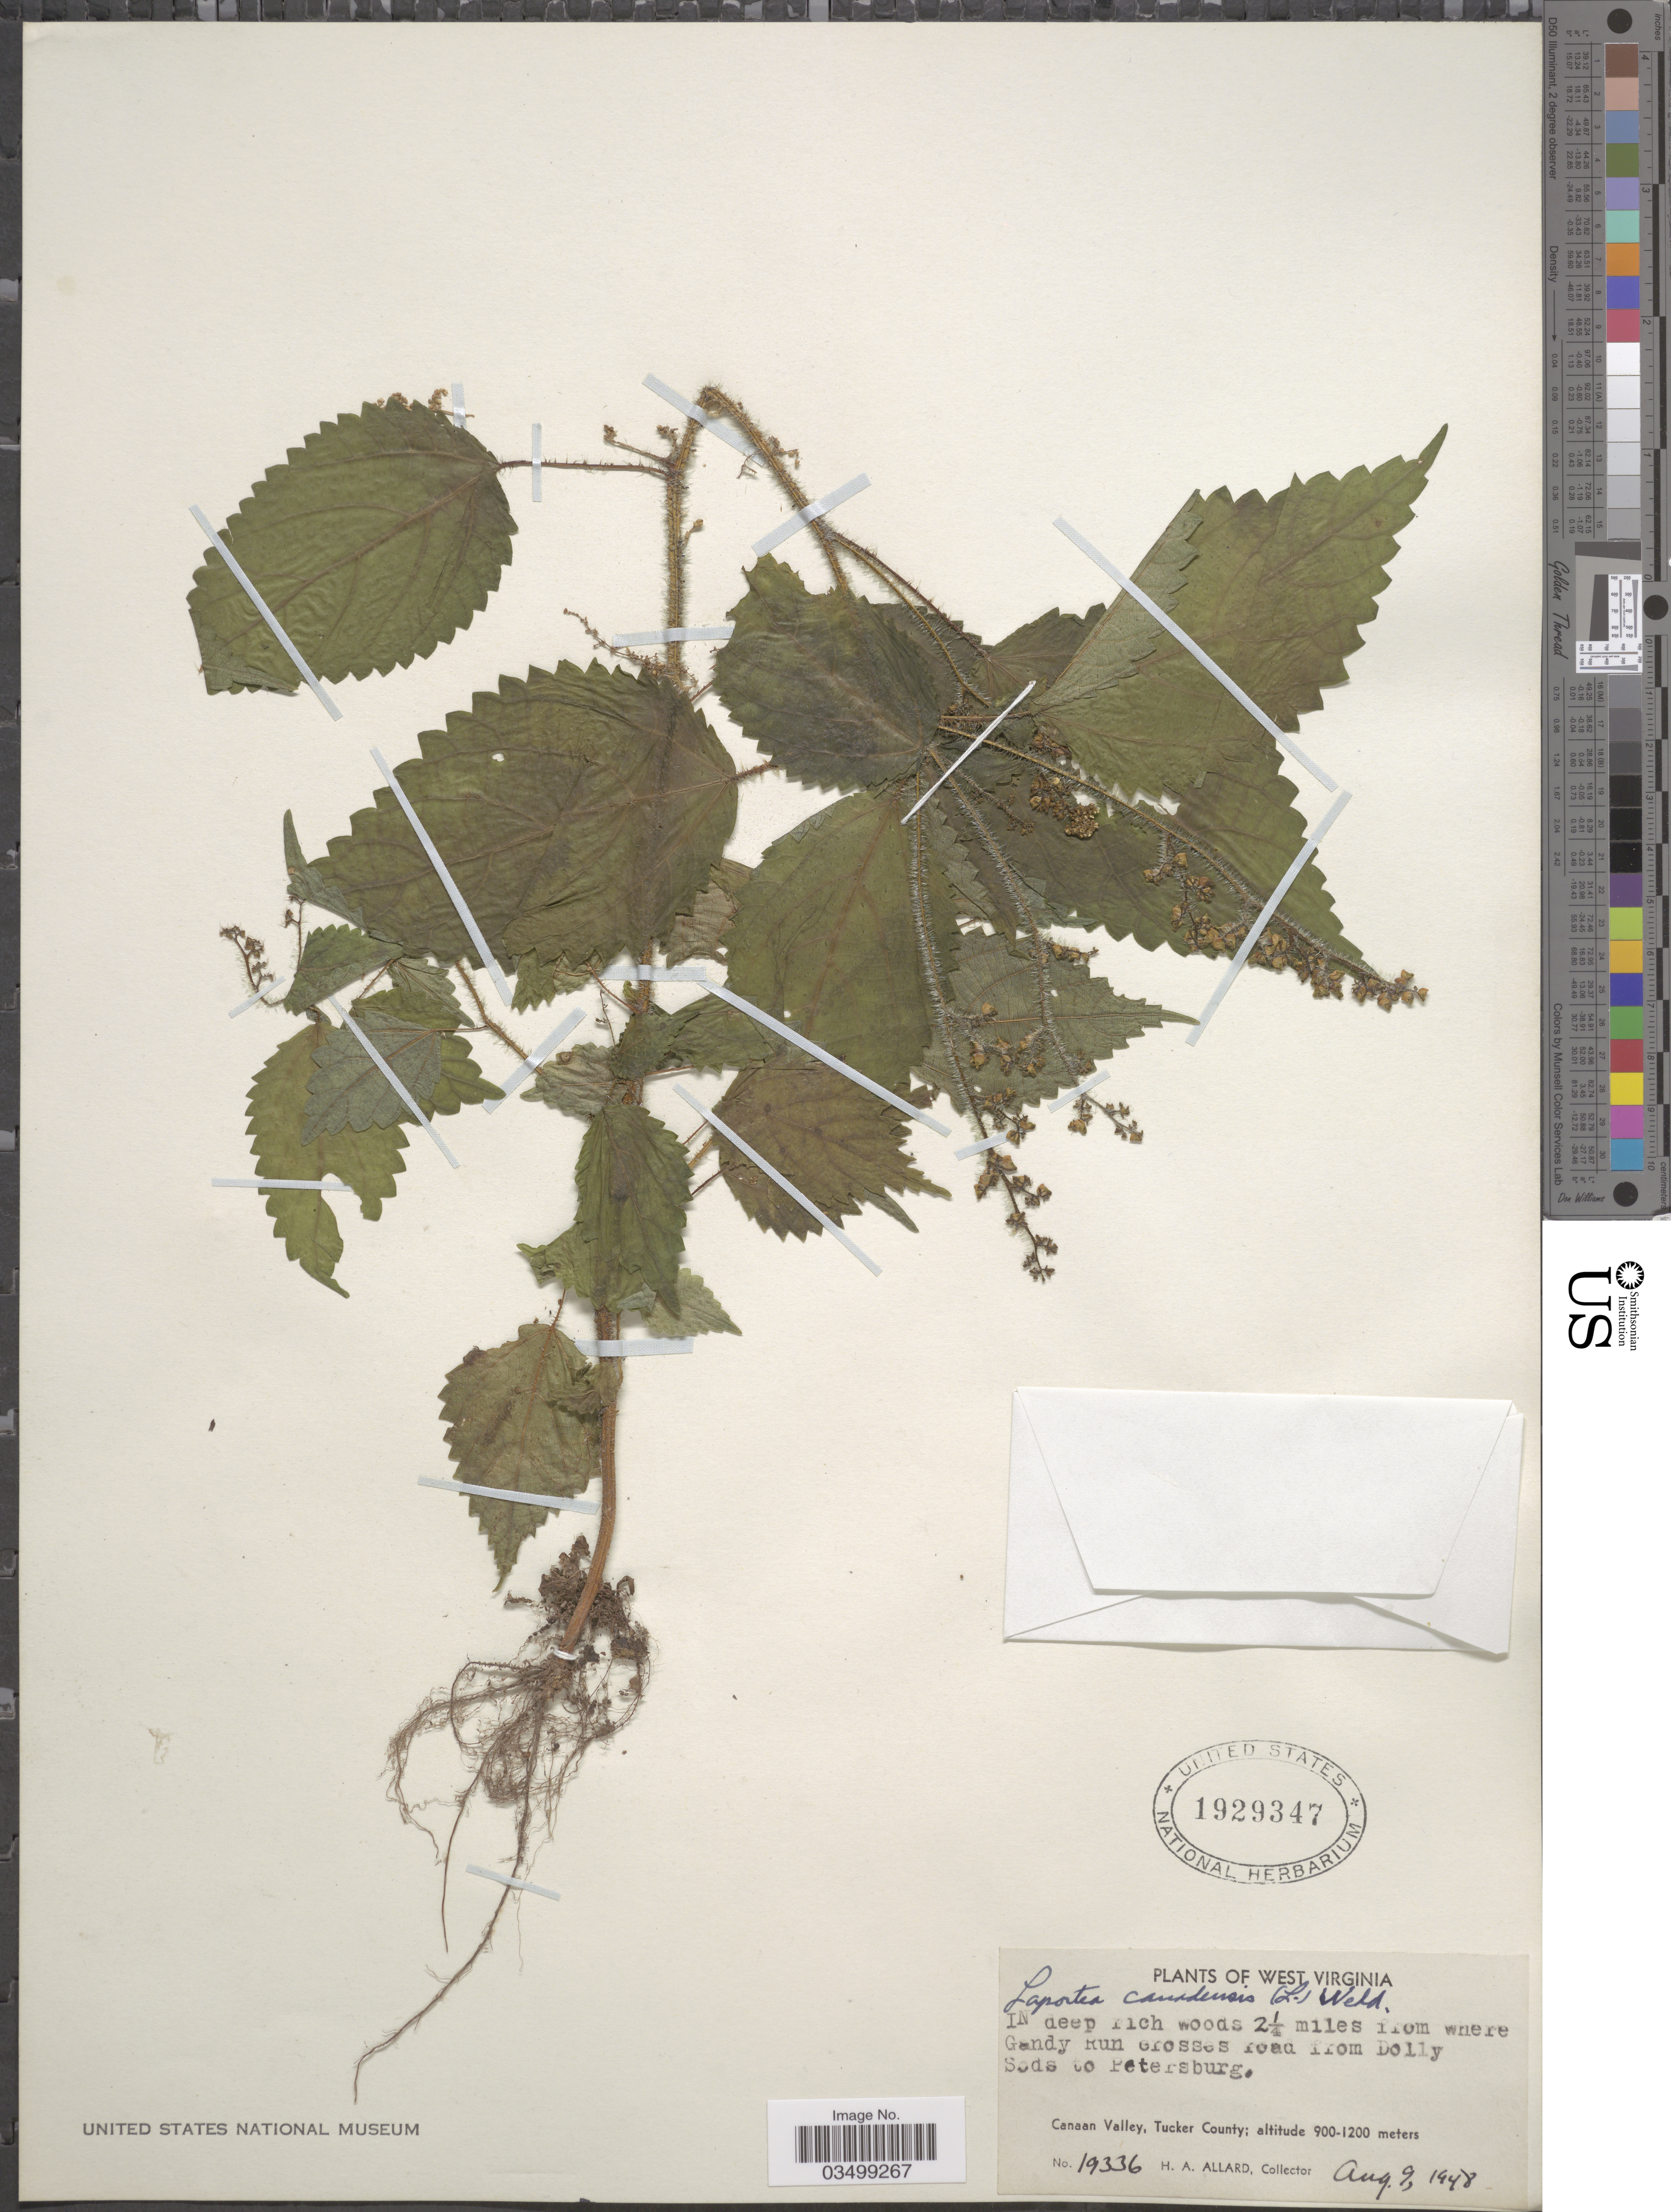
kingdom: Plantae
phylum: Tracheophyta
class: Magnoliopsida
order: Rosales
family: Urticaceae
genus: Laportea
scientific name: Laportea canadensis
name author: (L.) Wedd.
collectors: H. A. Allard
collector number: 19336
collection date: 1948-08-09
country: United States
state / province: West Virginia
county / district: Tucker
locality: In deep rich woods 2¼ miles from where Gandy Run crosses road from Dolly Sods to Petersburg. Canaan Valley, Tucker County.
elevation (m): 900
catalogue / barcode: US 1929347